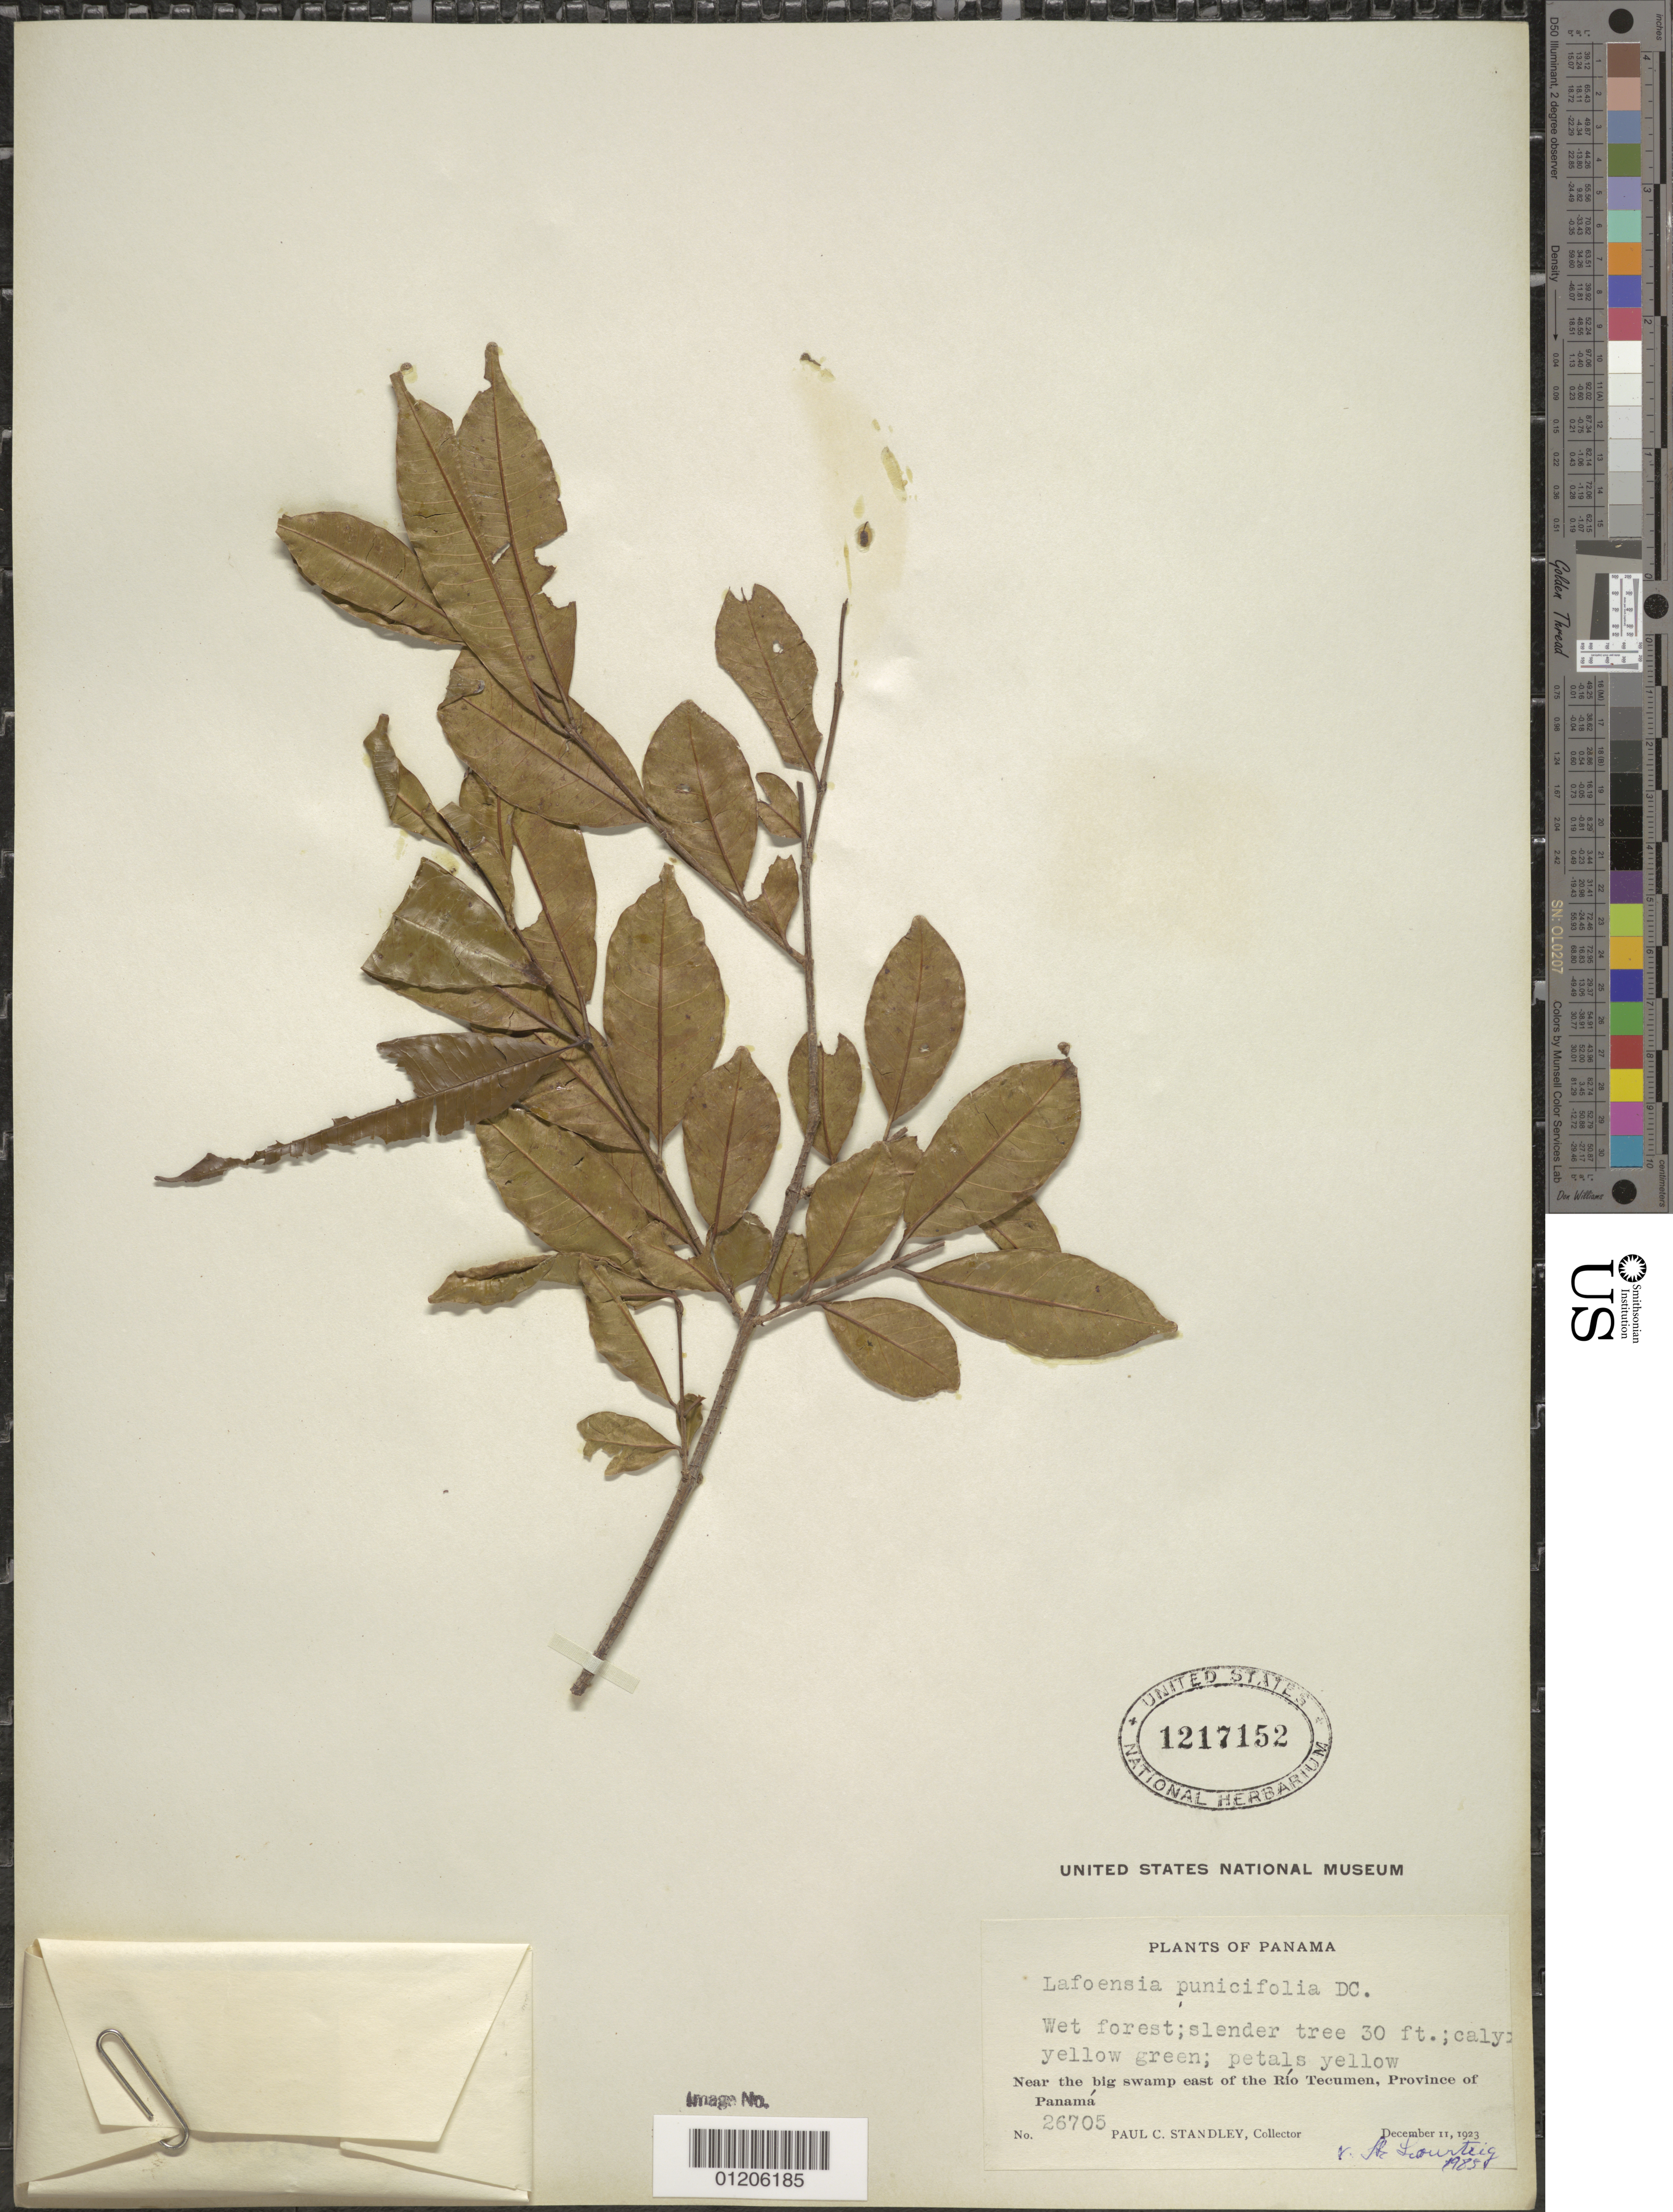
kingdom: Plantae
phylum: Tracheophyta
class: Magnoliopsida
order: Myrtales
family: Lythraceae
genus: Lafoensia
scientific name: Lafoensia punicifolia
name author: DC.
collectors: P. C. Standley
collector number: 26705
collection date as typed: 11 Dec 1923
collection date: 1923-12-11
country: Panama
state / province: Panamá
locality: Near big swamp E of Rio Tecumen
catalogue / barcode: US 1217152